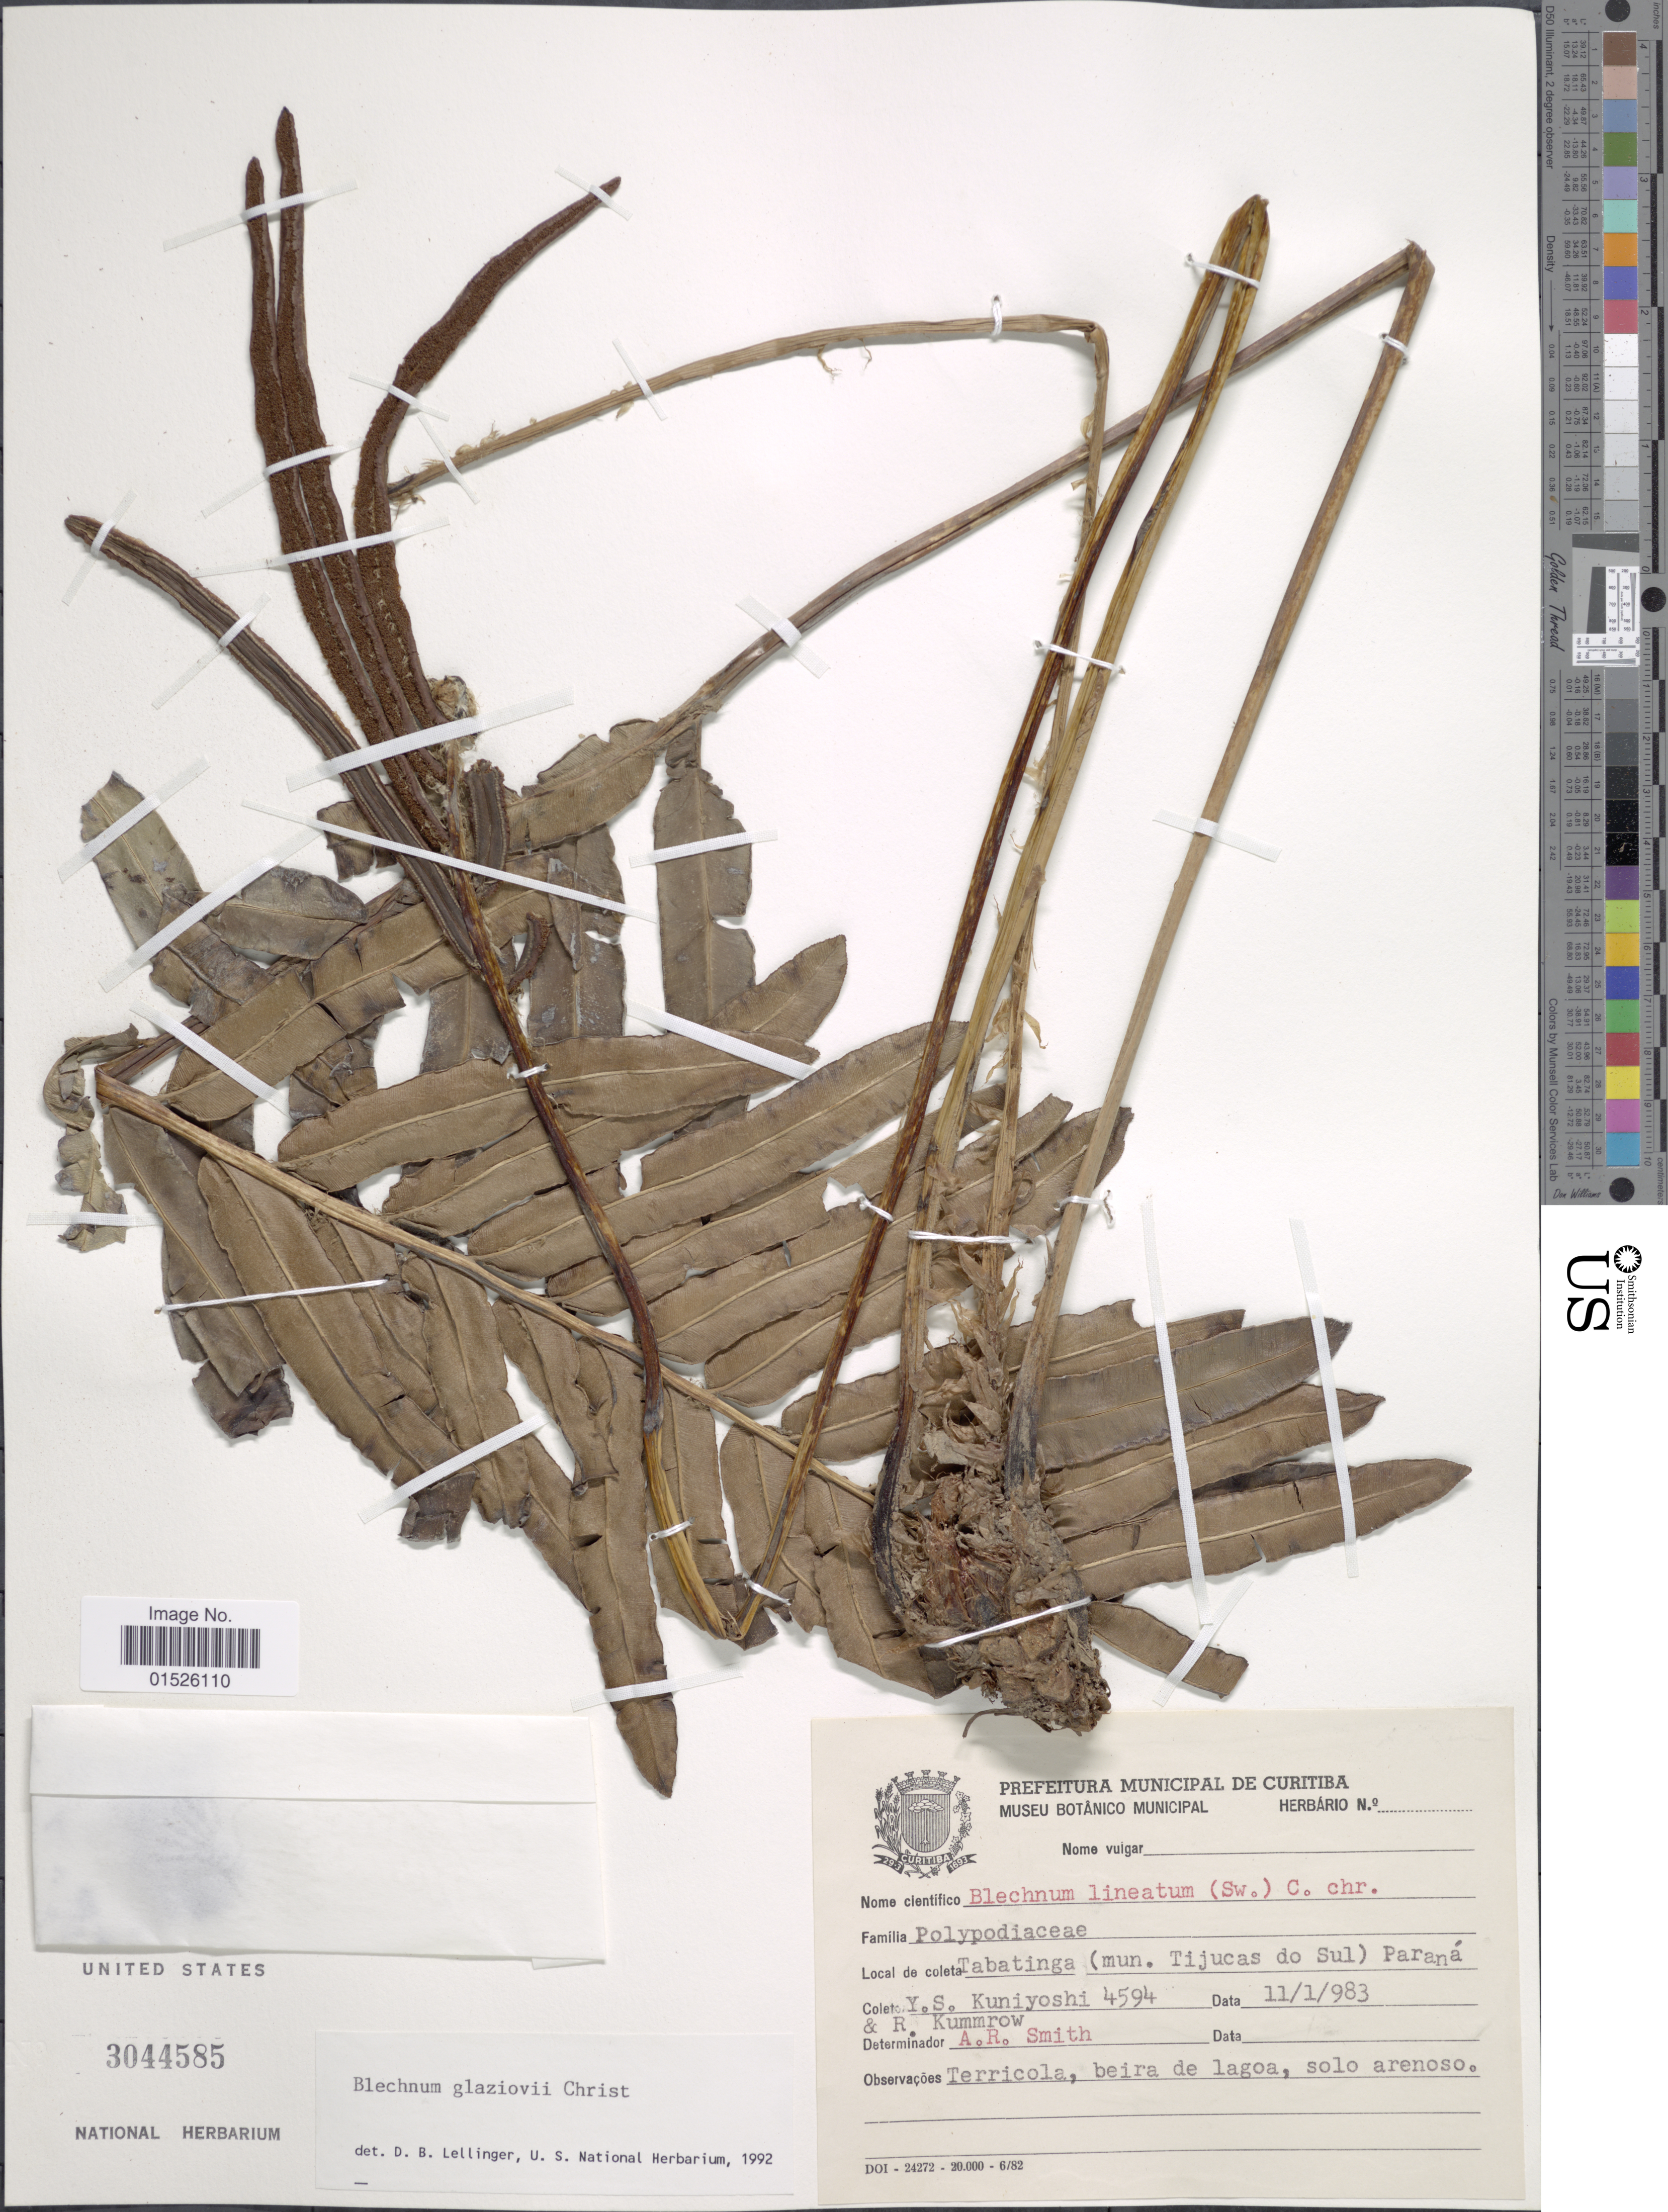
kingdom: Plantae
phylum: Tracheophyta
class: Polypodiopsida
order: Polypodiales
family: Blechnaceae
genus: Blechnum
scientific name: Blechnum glaziovii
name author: Christ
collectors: Y. S. Kuniyoshi & R. Kummrow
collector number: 4594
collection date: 1983-01-11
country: Paraguay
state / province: Alto Parana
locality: Tabatinga (mun. Tijuncas do Sul) Parana.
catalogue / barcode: US 3044585